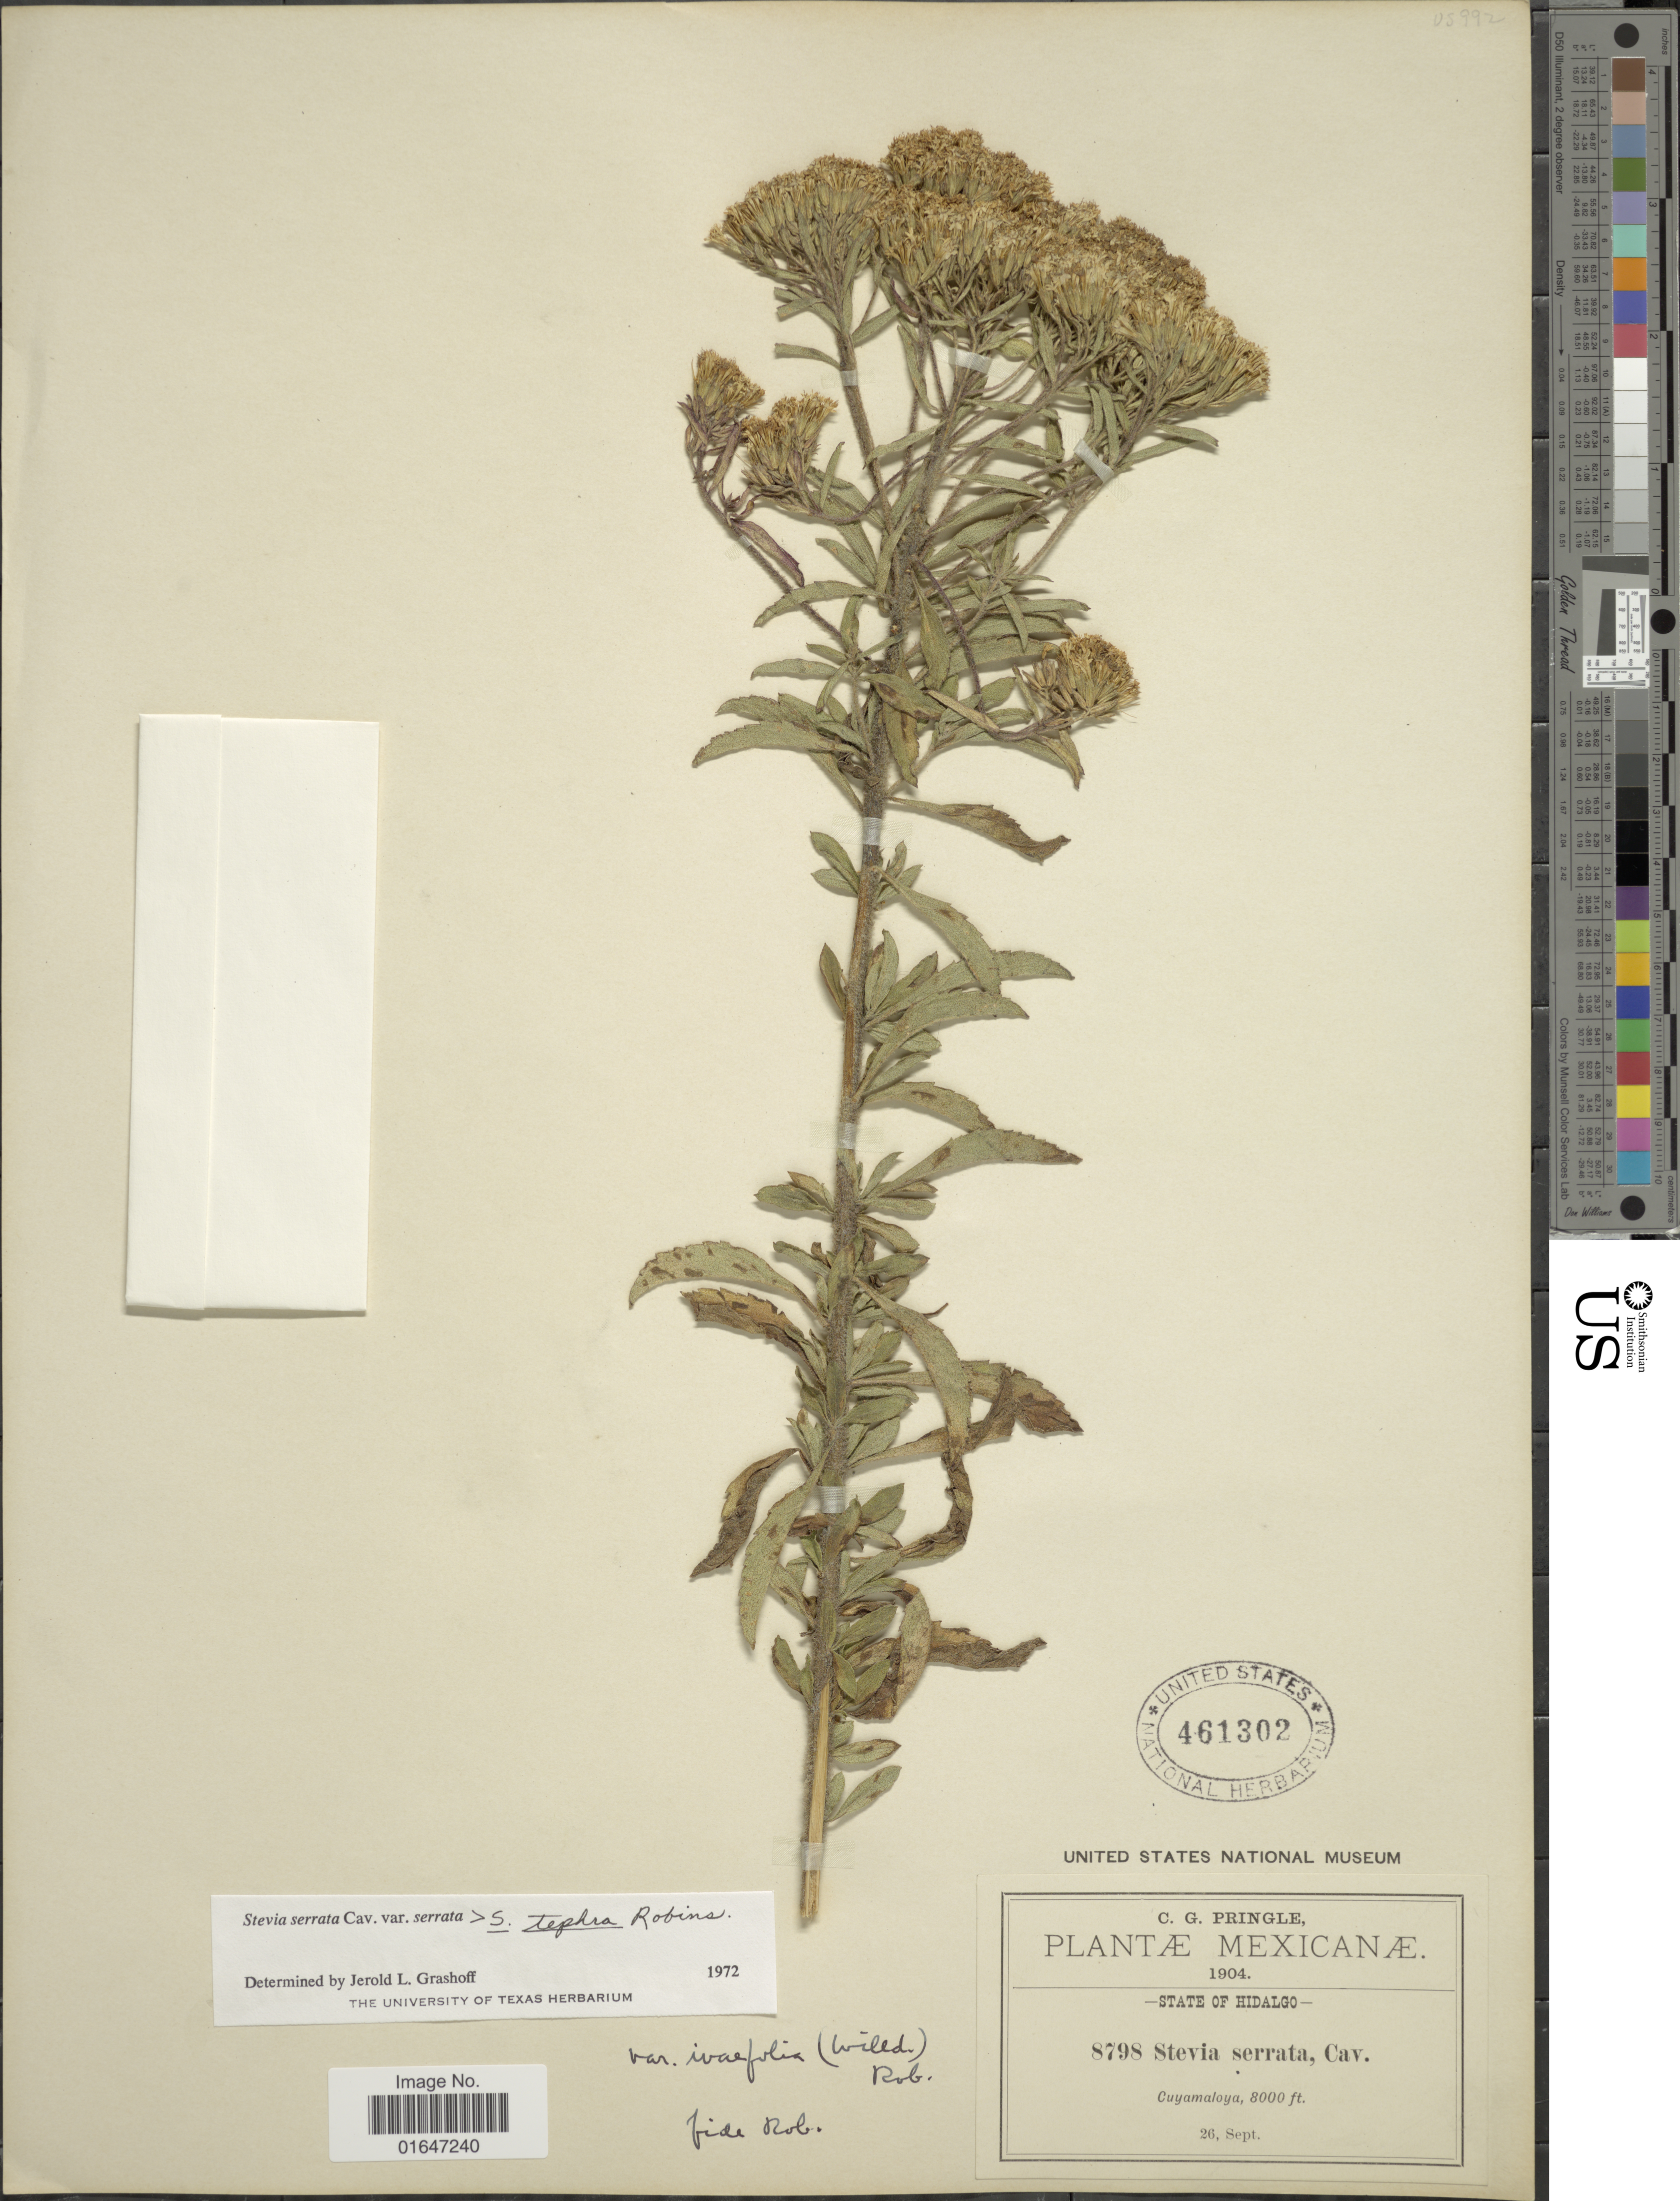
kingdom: Plantae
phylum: Tracheophyta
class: Magnoliopsida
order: Asterales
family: Asteraceae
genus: Stevia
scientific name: Stevia serrata var. serrata x S. tephra B.L. Rob.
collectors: C. G. Pringle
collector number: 8798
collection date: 1904-09-26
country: Mexico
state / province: Hidalgo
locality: State of Hidalgo, Cuyamaloya.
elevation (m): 2438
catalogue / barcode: US 461302